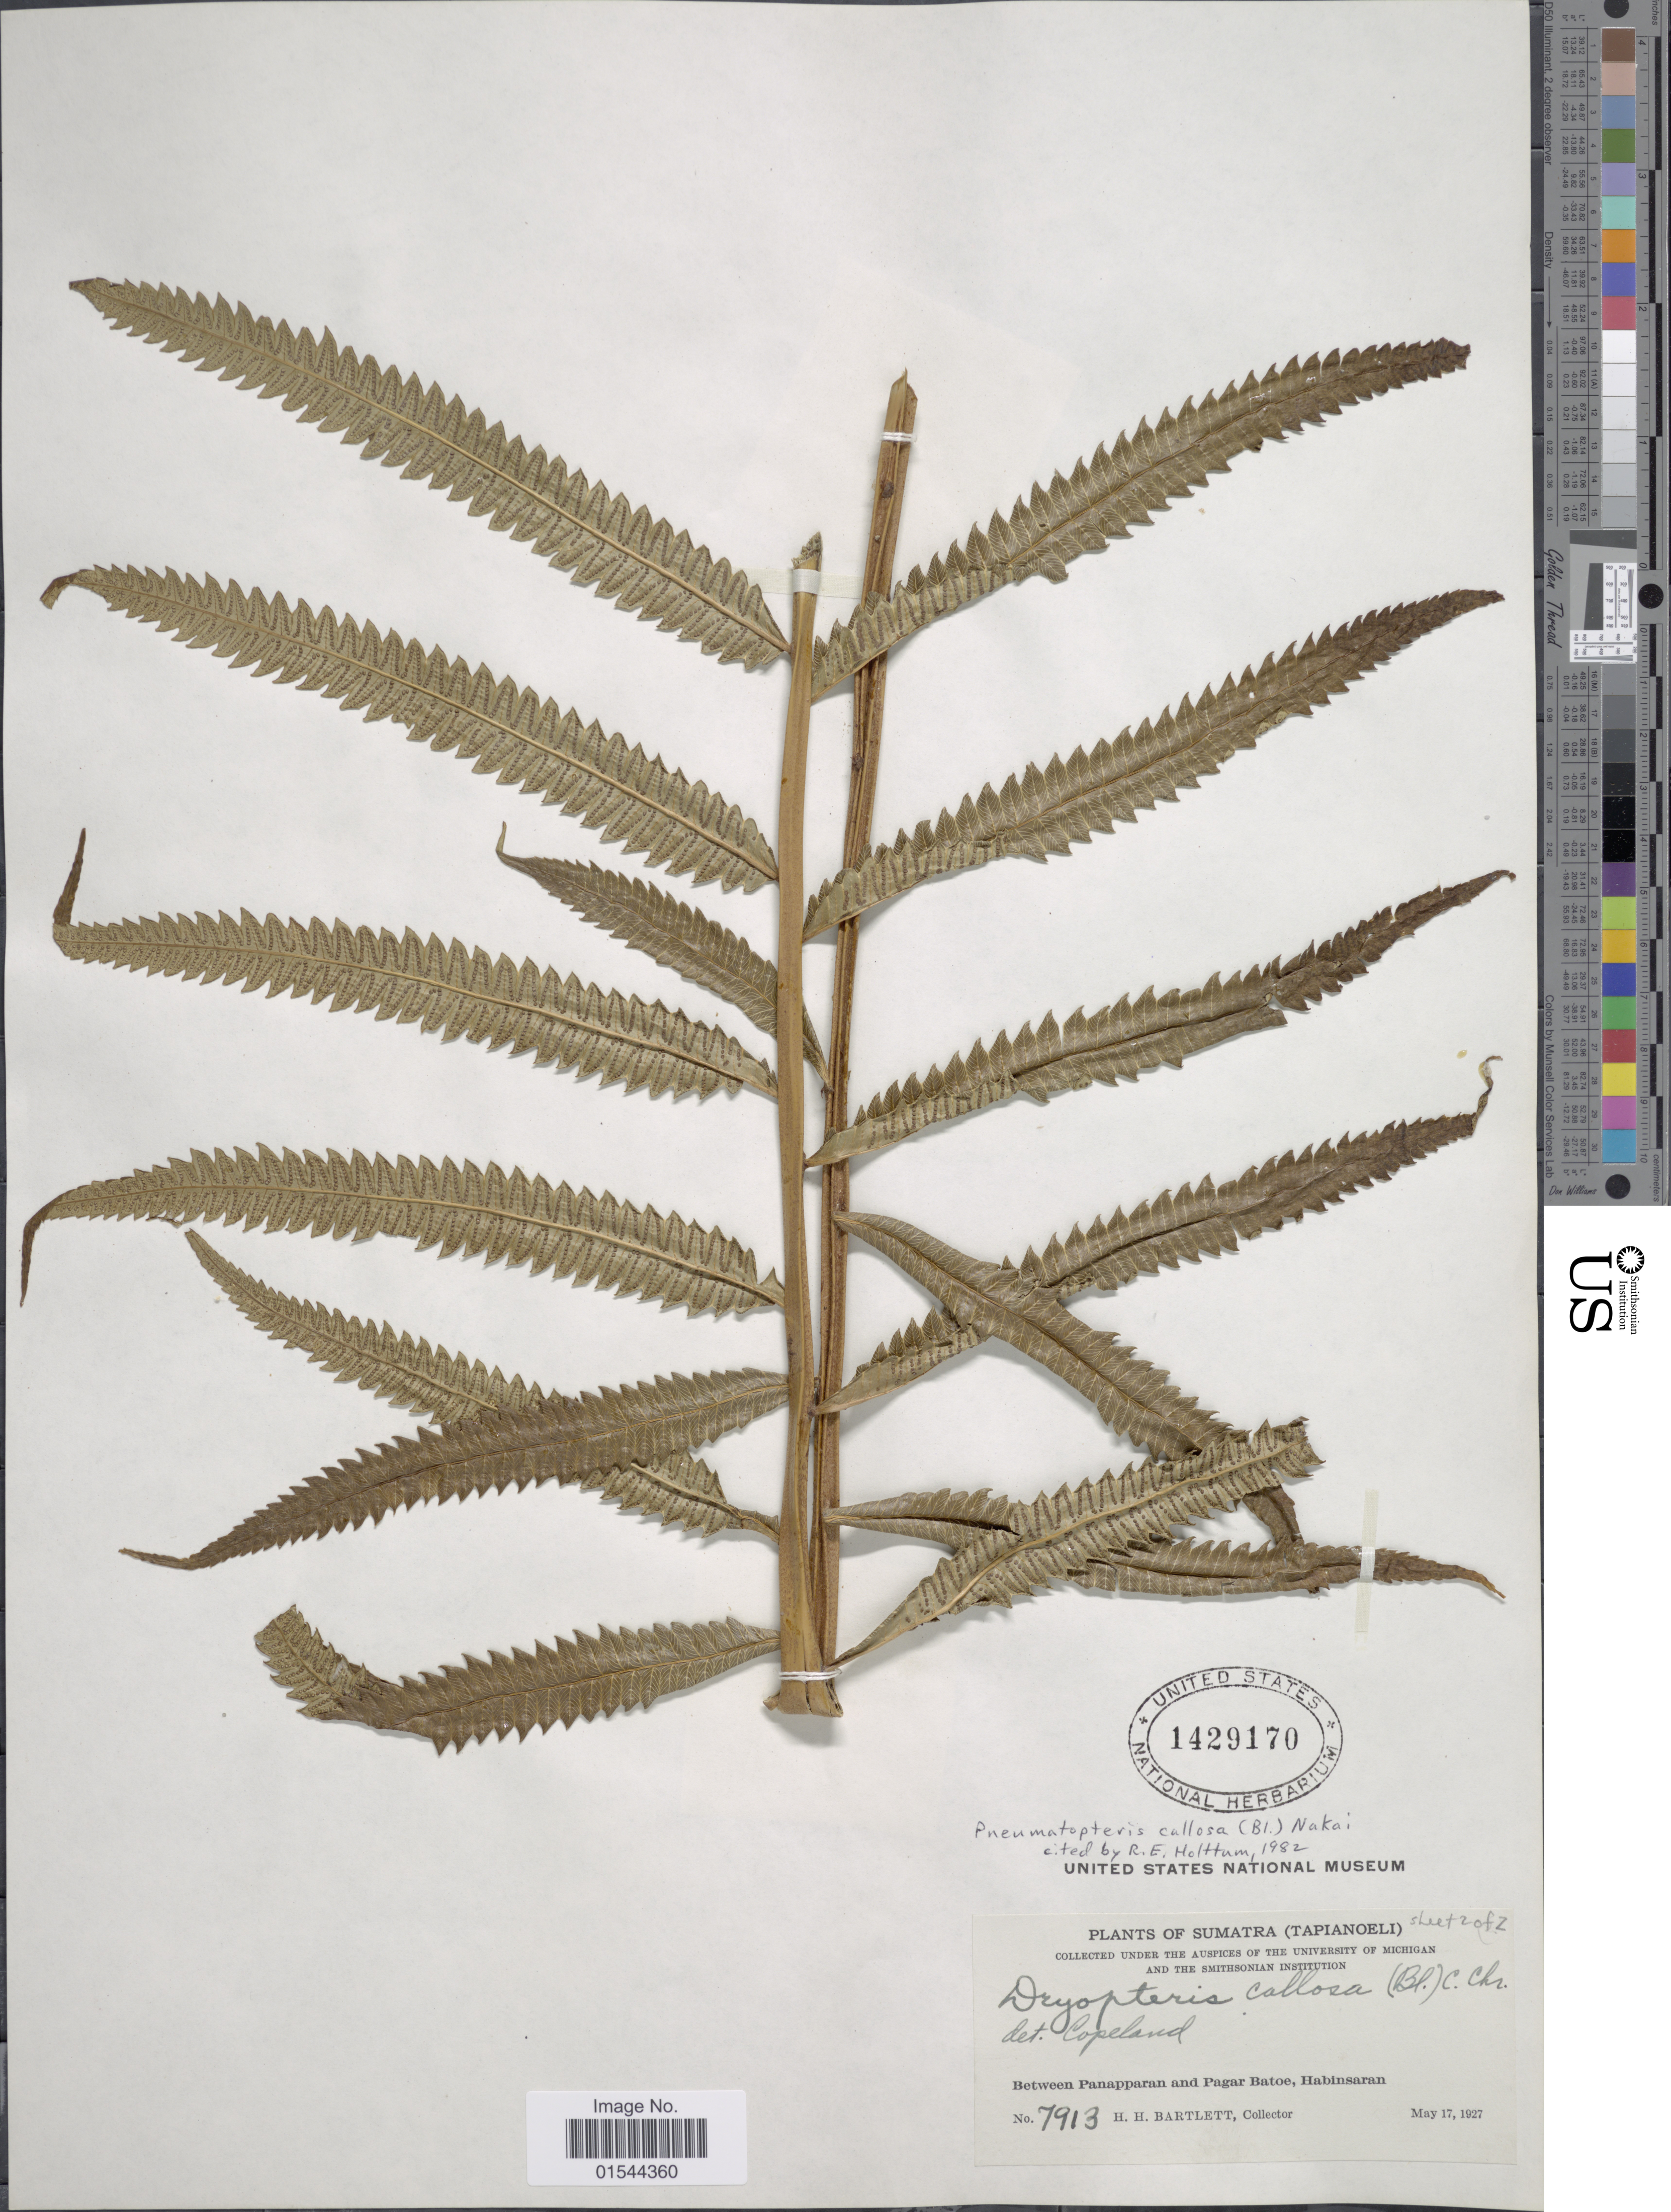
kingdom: Plantae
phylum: Tracheophyta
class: Polypodiopsida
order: Polypodiales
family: Thelypteridaceae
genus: Pneumatopteris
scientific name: Pneumatopteris callosa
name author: (Blume) Nakai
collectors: H. H. Bartlett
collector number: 7913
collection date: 1927-05-17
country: Indonesia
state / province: Sumatra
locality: Sumatra (Tapianoeli), between Panapparan and Pagar Batoe, Habinsaran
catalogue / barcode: US 1429170